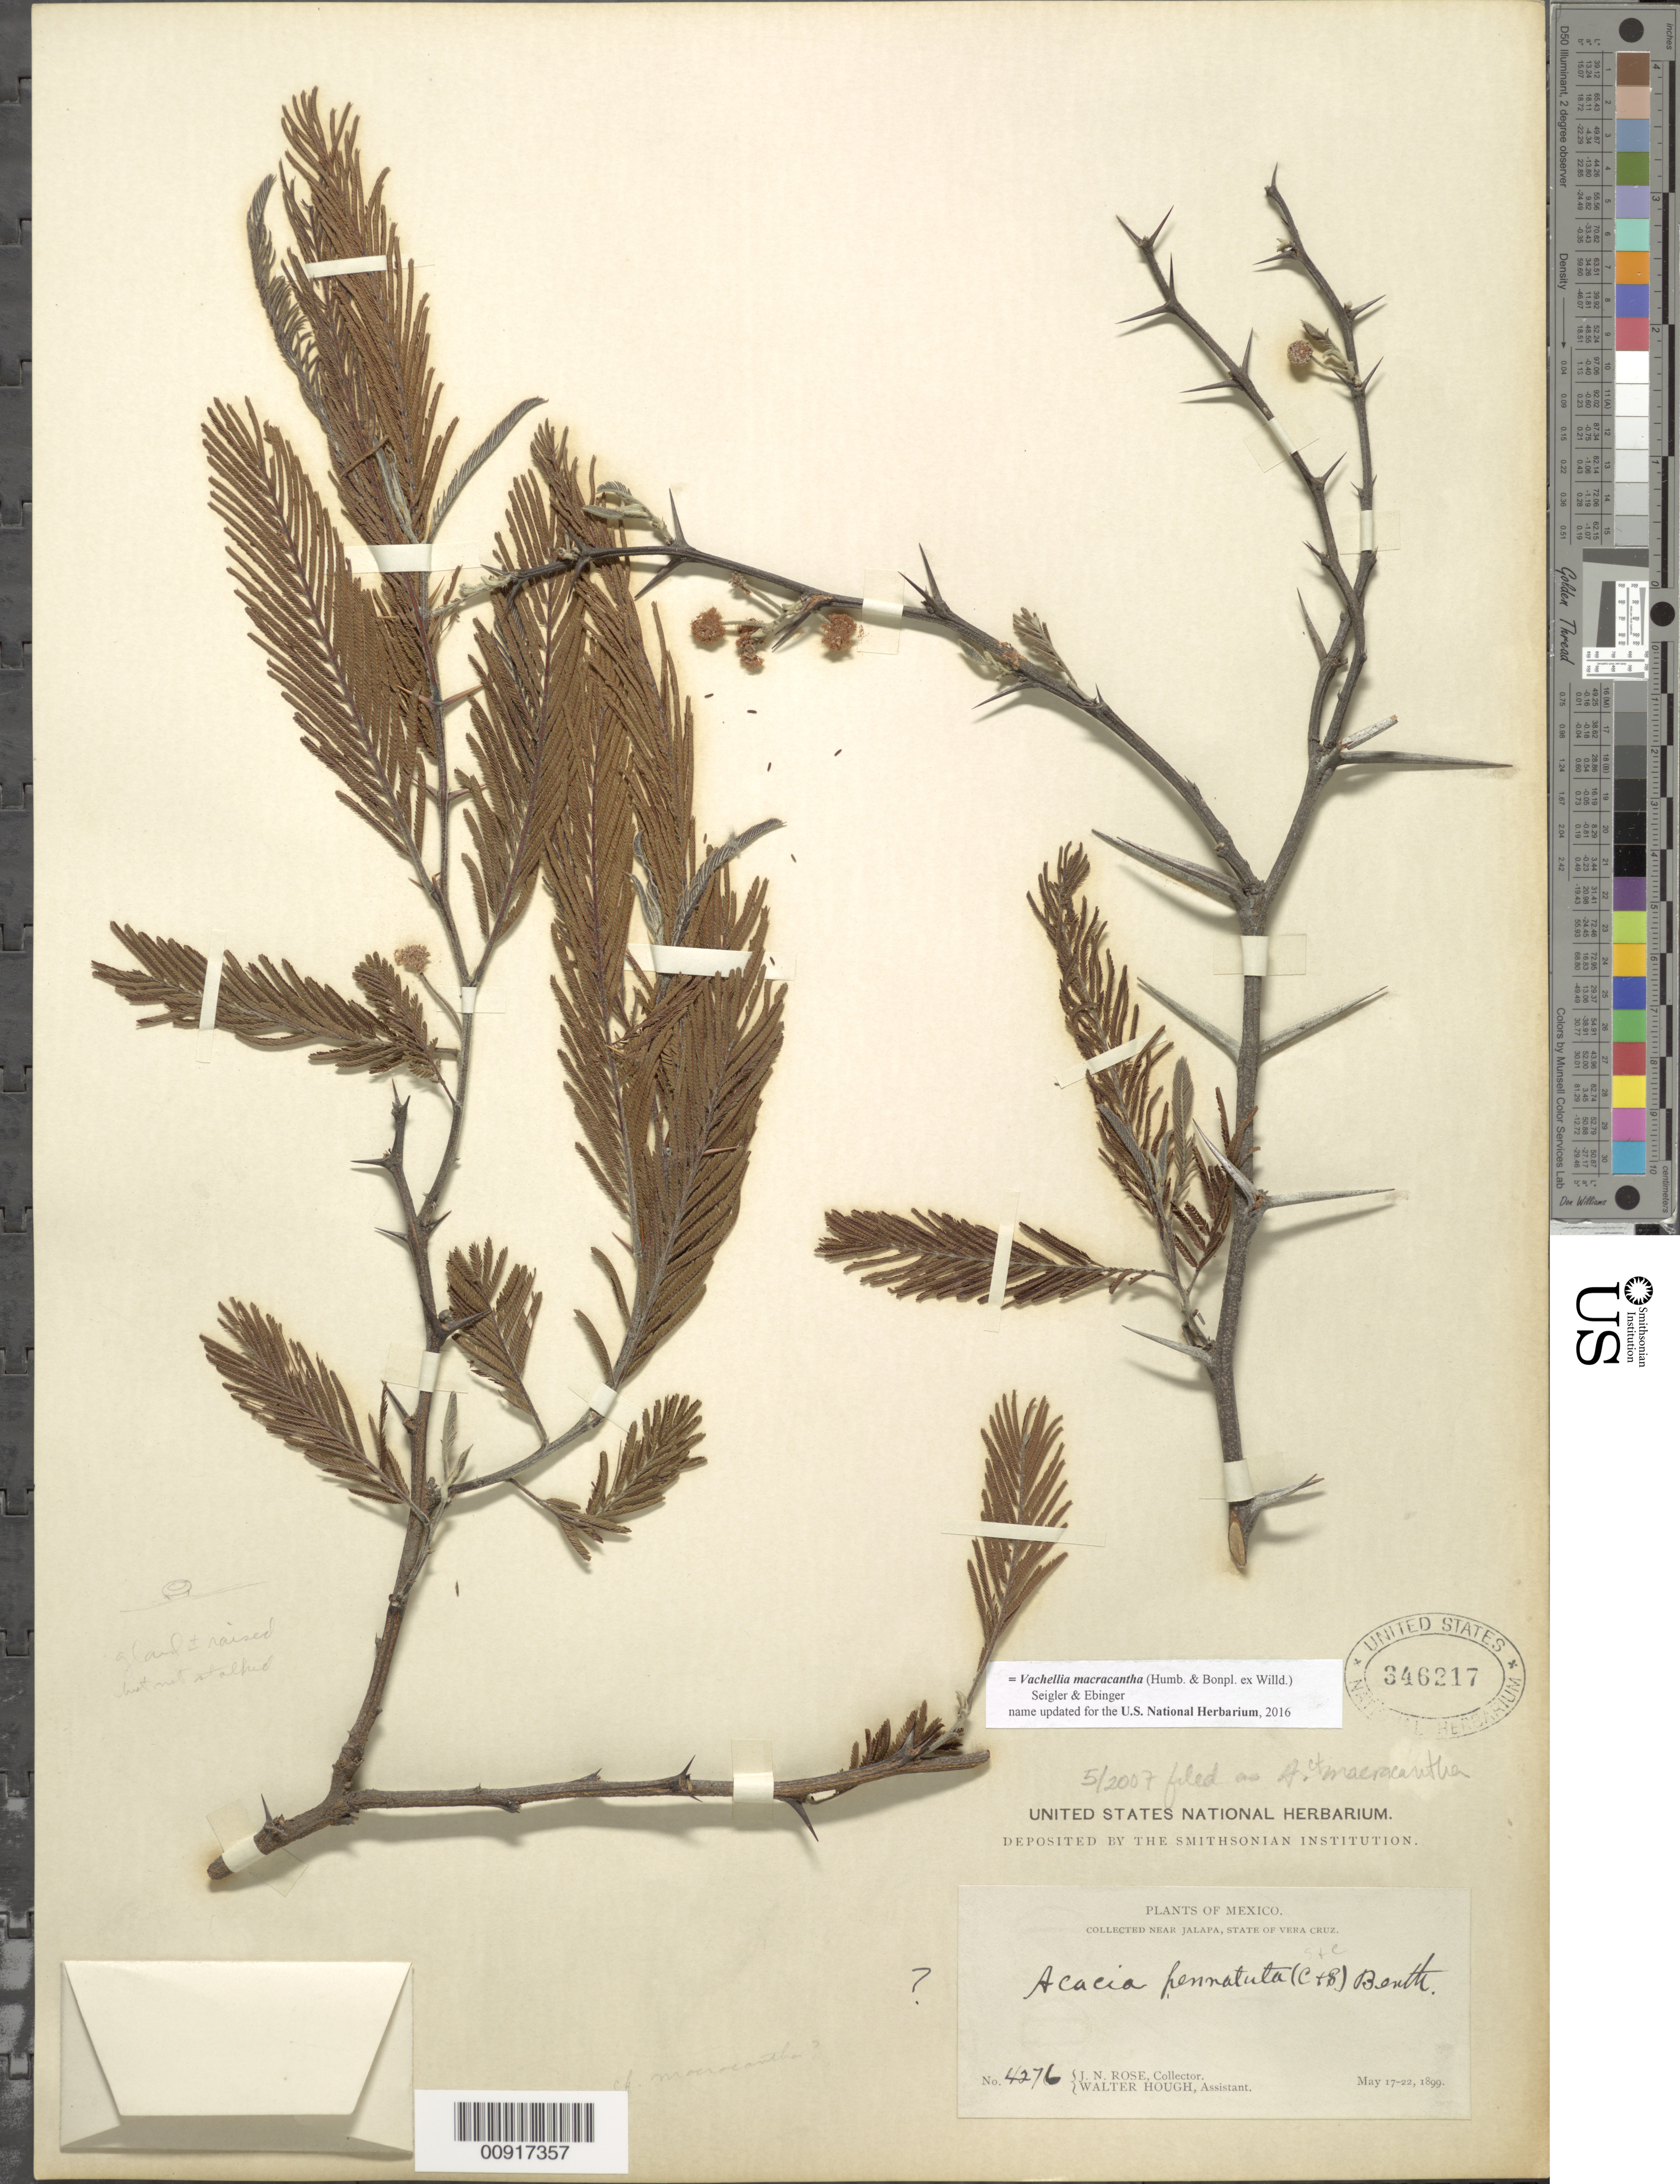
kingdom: Plantae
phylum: Tracheophyta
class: Magnoliopsida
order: Fabales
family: Fabaceae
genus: Vachellia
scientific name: Vachellia macracantha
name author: (Humb. & Bonpl. ex Willd.) Seigler & Ebinger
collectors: J. N. Rose & W. Hough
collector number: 4276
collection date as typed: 17 May 1899 to 22 May 1899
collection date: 1899-05-17/1899-05-22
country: Mexico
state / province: Veracruz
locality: Near Jalapa, State of Veracruz.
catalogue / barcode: US 346217